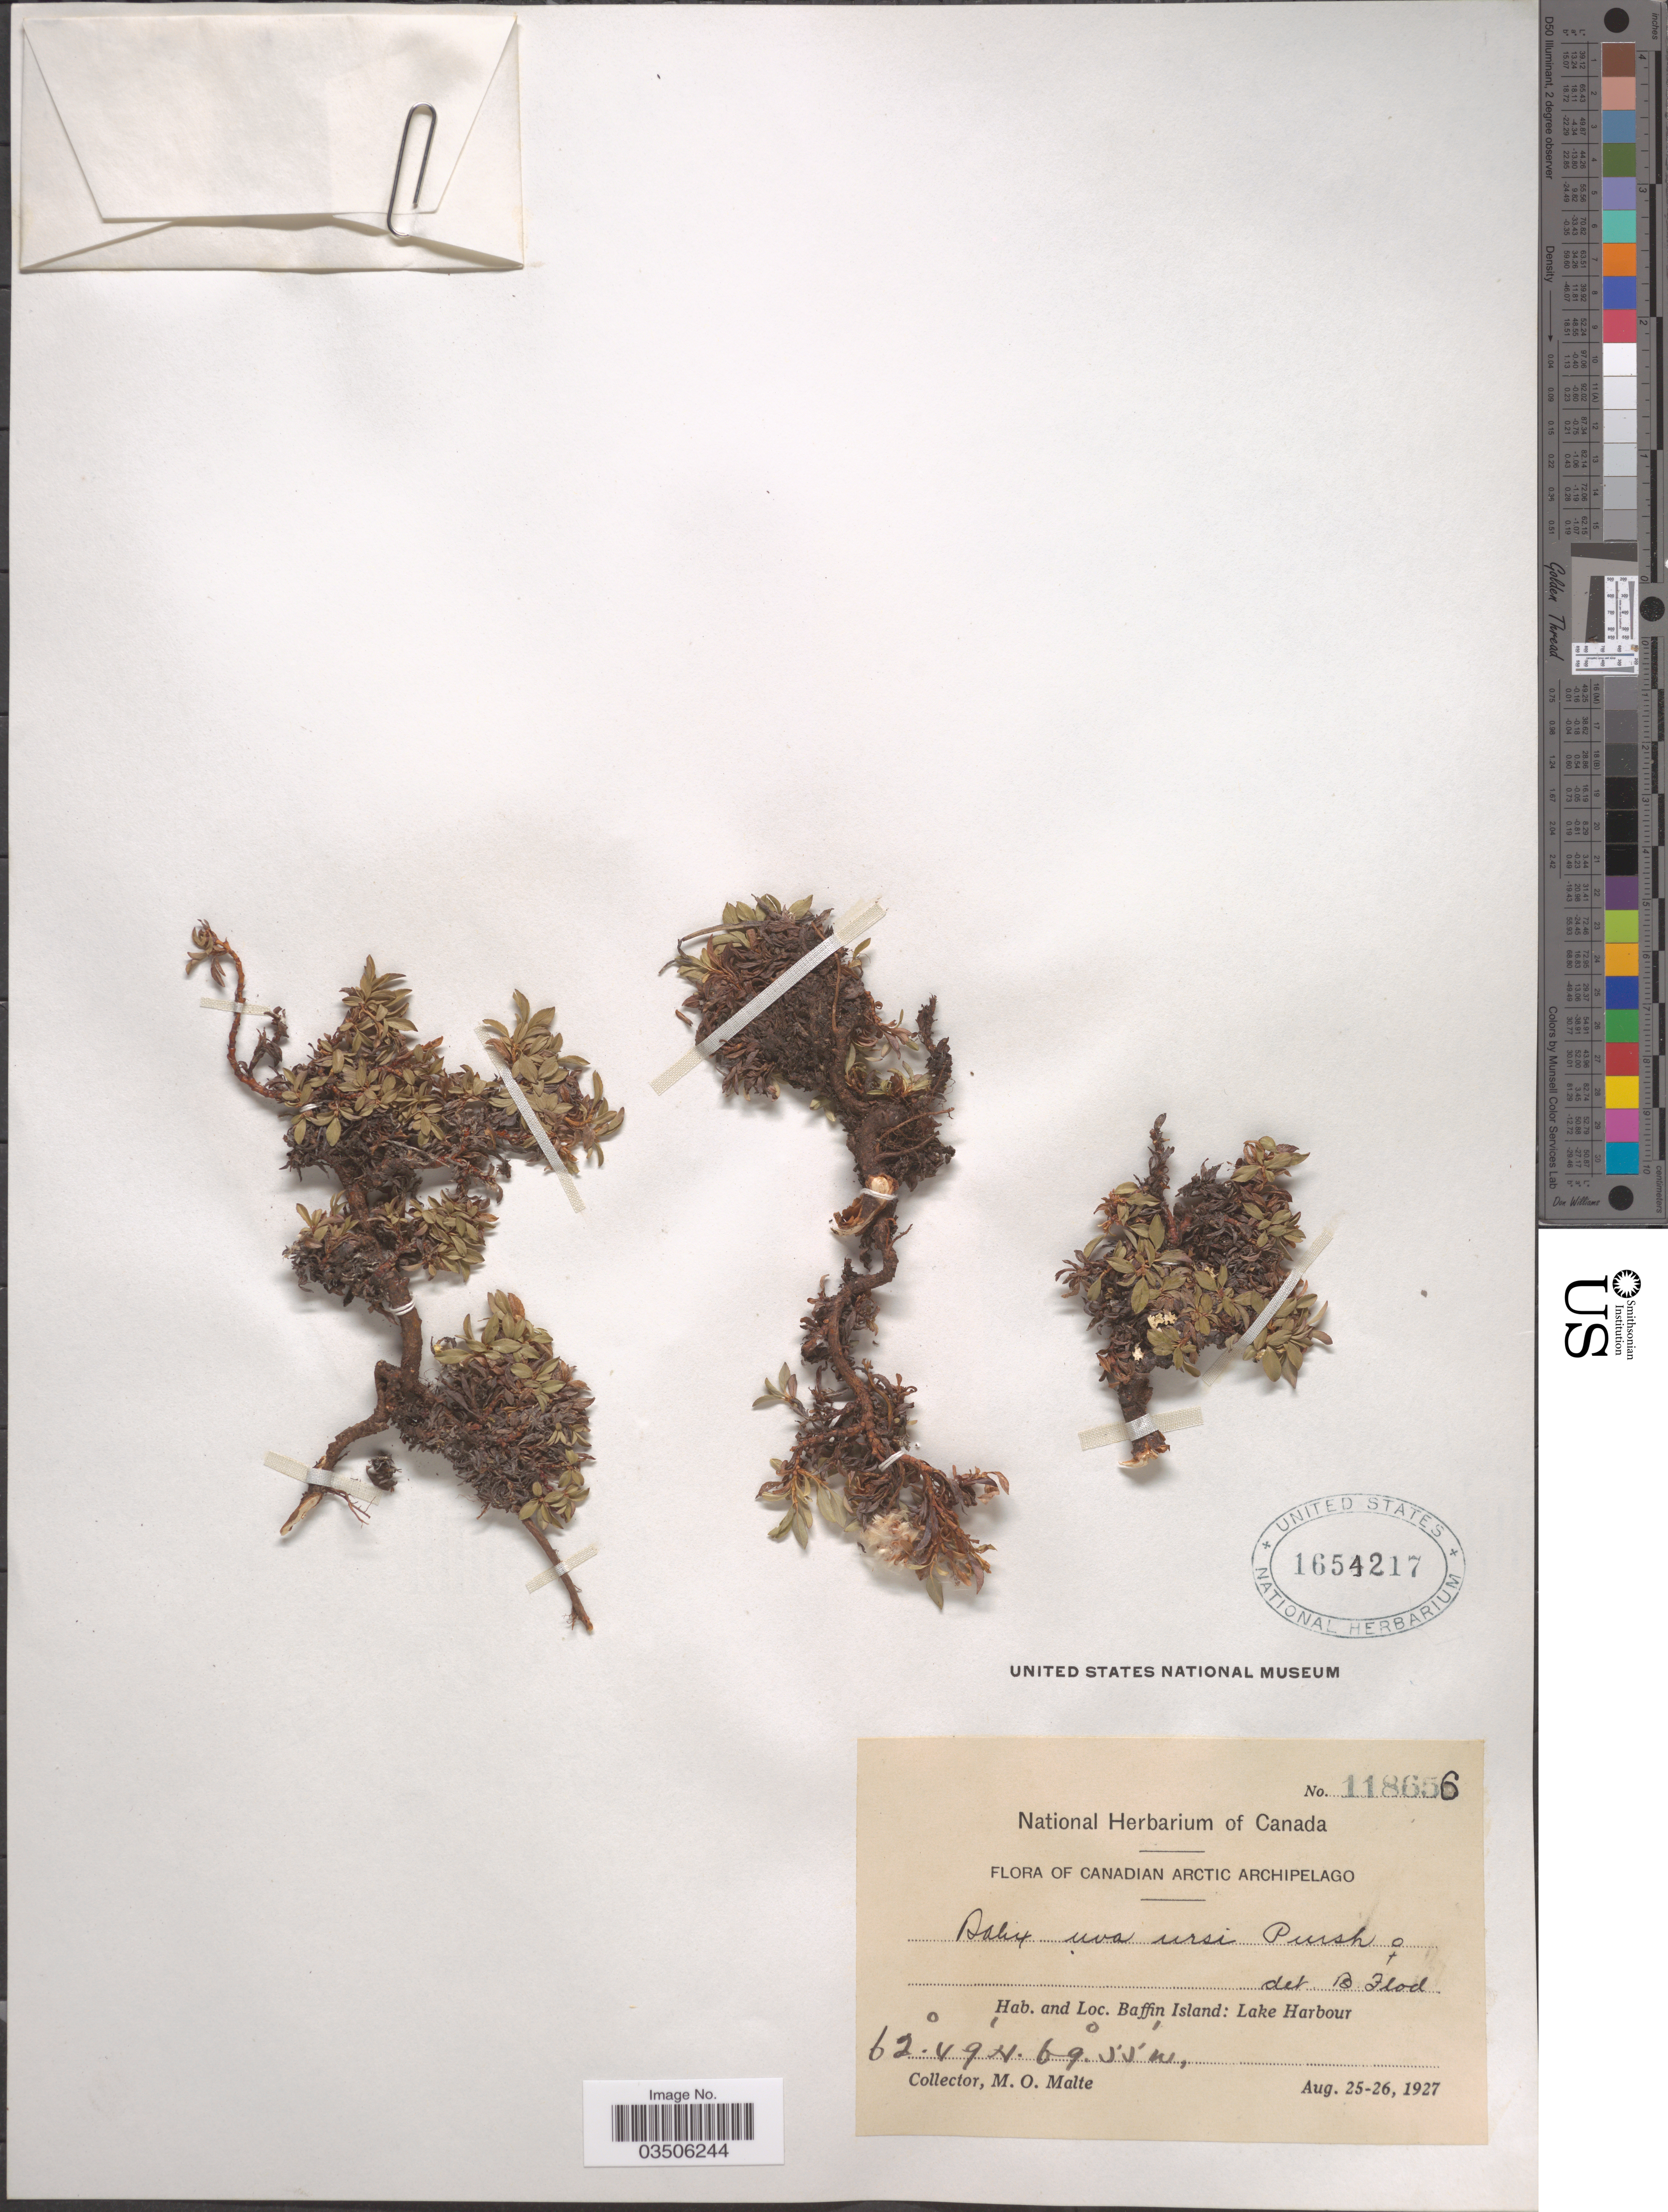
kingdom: Plantae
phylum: Tracheophyta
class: Magnoliopsida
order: Malpighiales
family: Salicaceae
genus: Salix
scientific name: Salix uva-ursi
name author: Pursh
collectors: M. O. Malte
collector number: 118656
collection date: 1927-08-25/1927-08-26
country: Canada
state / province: Nunavut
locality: Canadian Arctic Archipelago. Baffin Island: Lake Harbour.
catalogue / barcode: US 1654217